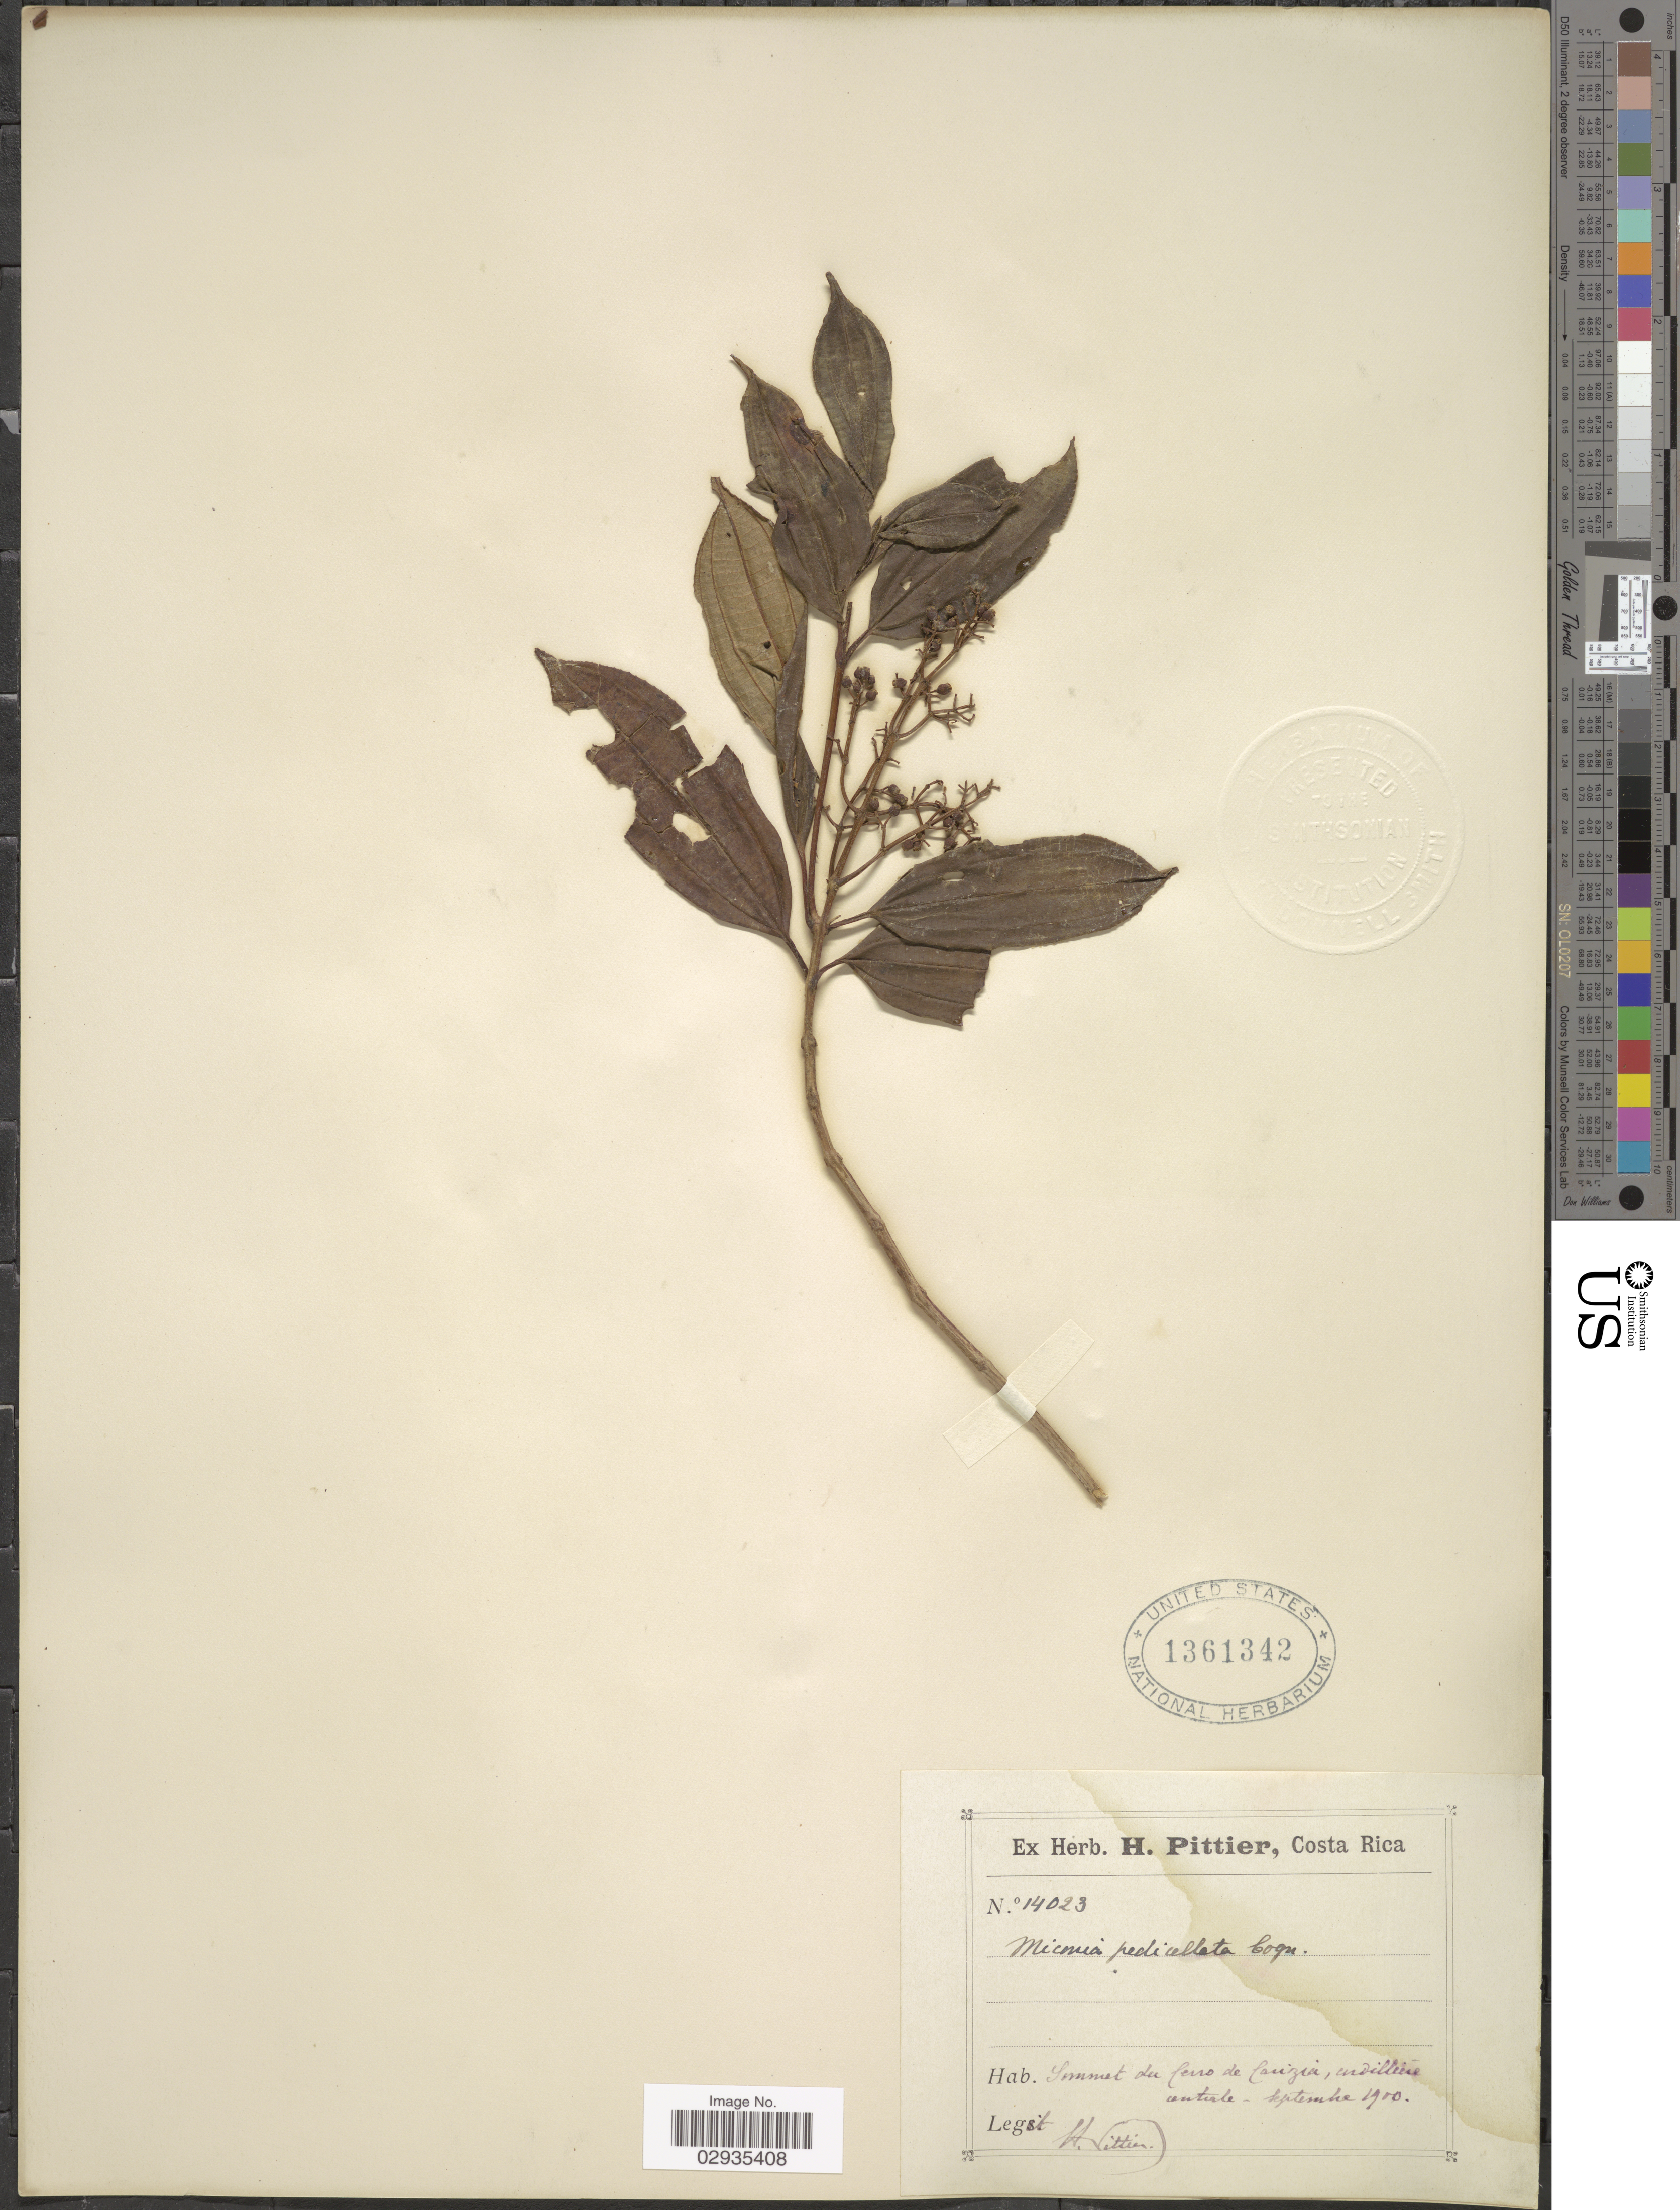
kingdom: Plantae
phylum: Tracheophyta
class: Magnoliopsida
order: Myrtales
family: Melastomataceae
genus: Miconia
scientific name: Miconia pedicellata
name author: Cogn.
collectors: H. F. Pittier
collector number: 14023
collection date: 1900-09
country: Costa Rica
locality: Sommet du Cerro de Carizia, Cordillére Centrale [summit of Cerro de Carizia, Cordillera Central]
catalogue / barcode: US 1361342